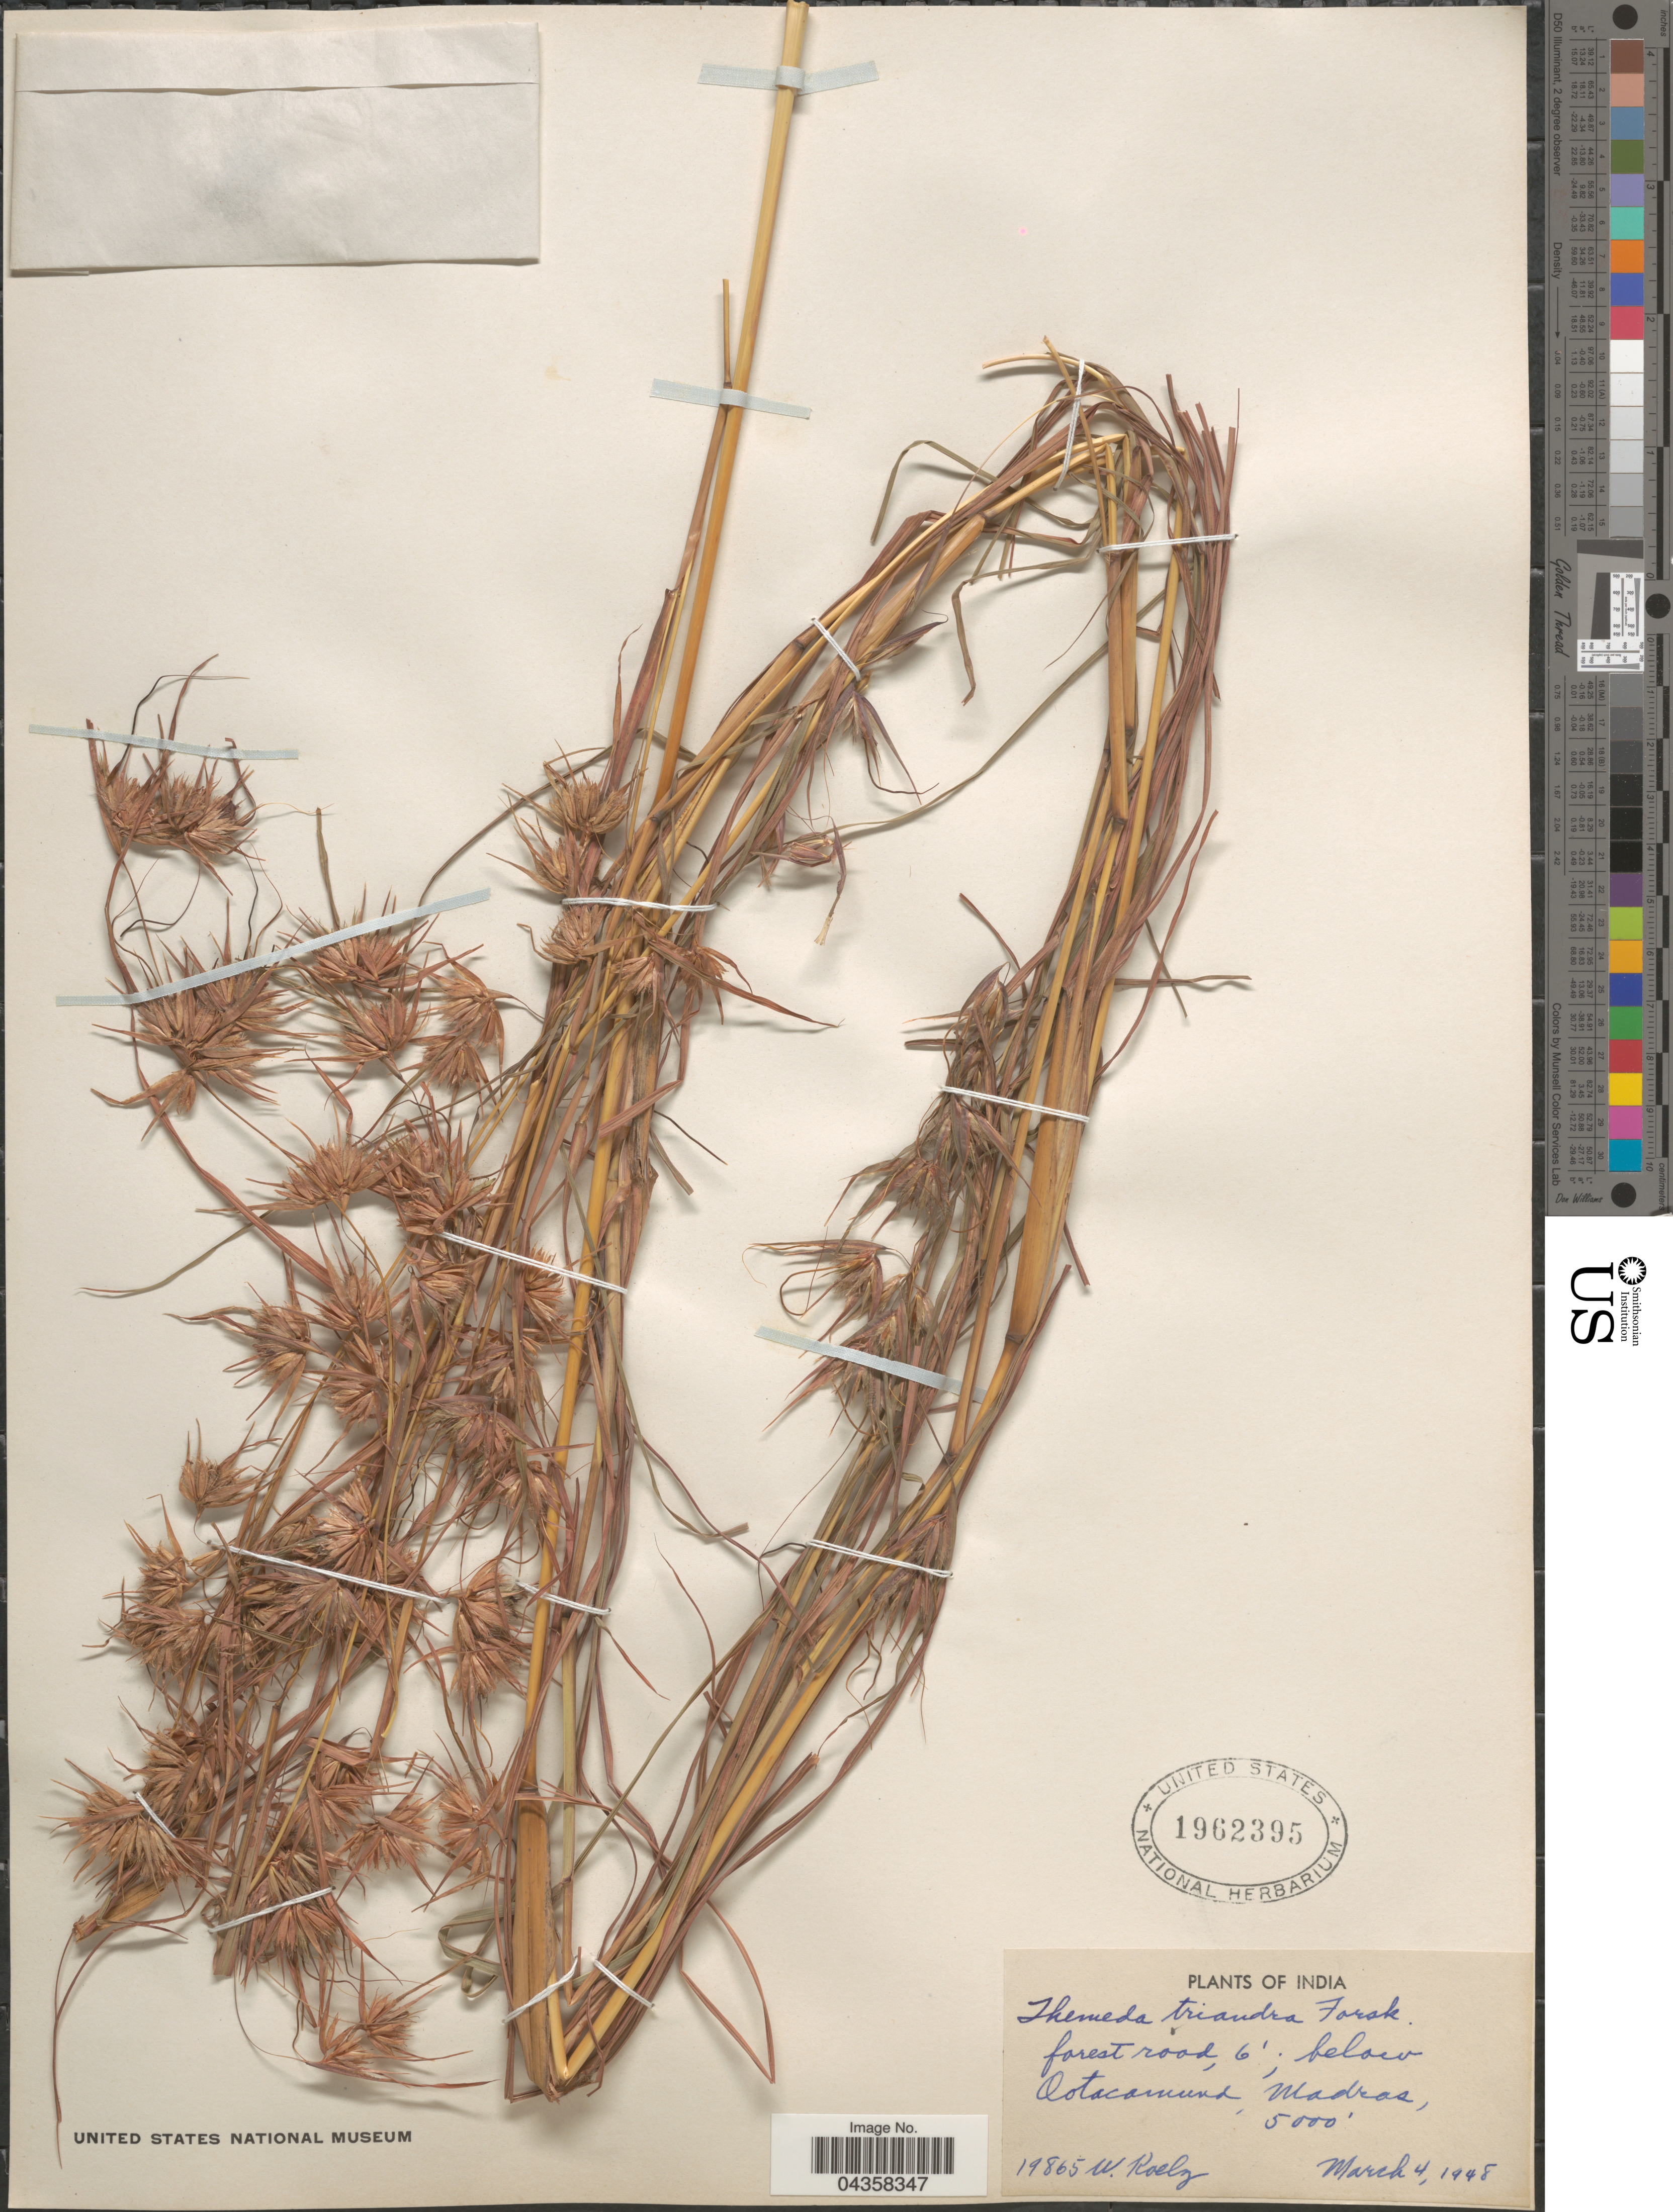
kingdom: Plantae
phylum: Tracheophyta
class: Liliopsida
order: Poales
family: Poaceae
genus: Themeda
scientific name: Themeda triandra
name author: Forssk.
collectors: W. Koelz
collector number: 19865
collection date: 1948-03-04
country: India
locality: Below Ootacamund, Madras.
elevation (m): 1524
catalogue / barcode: US 1962395